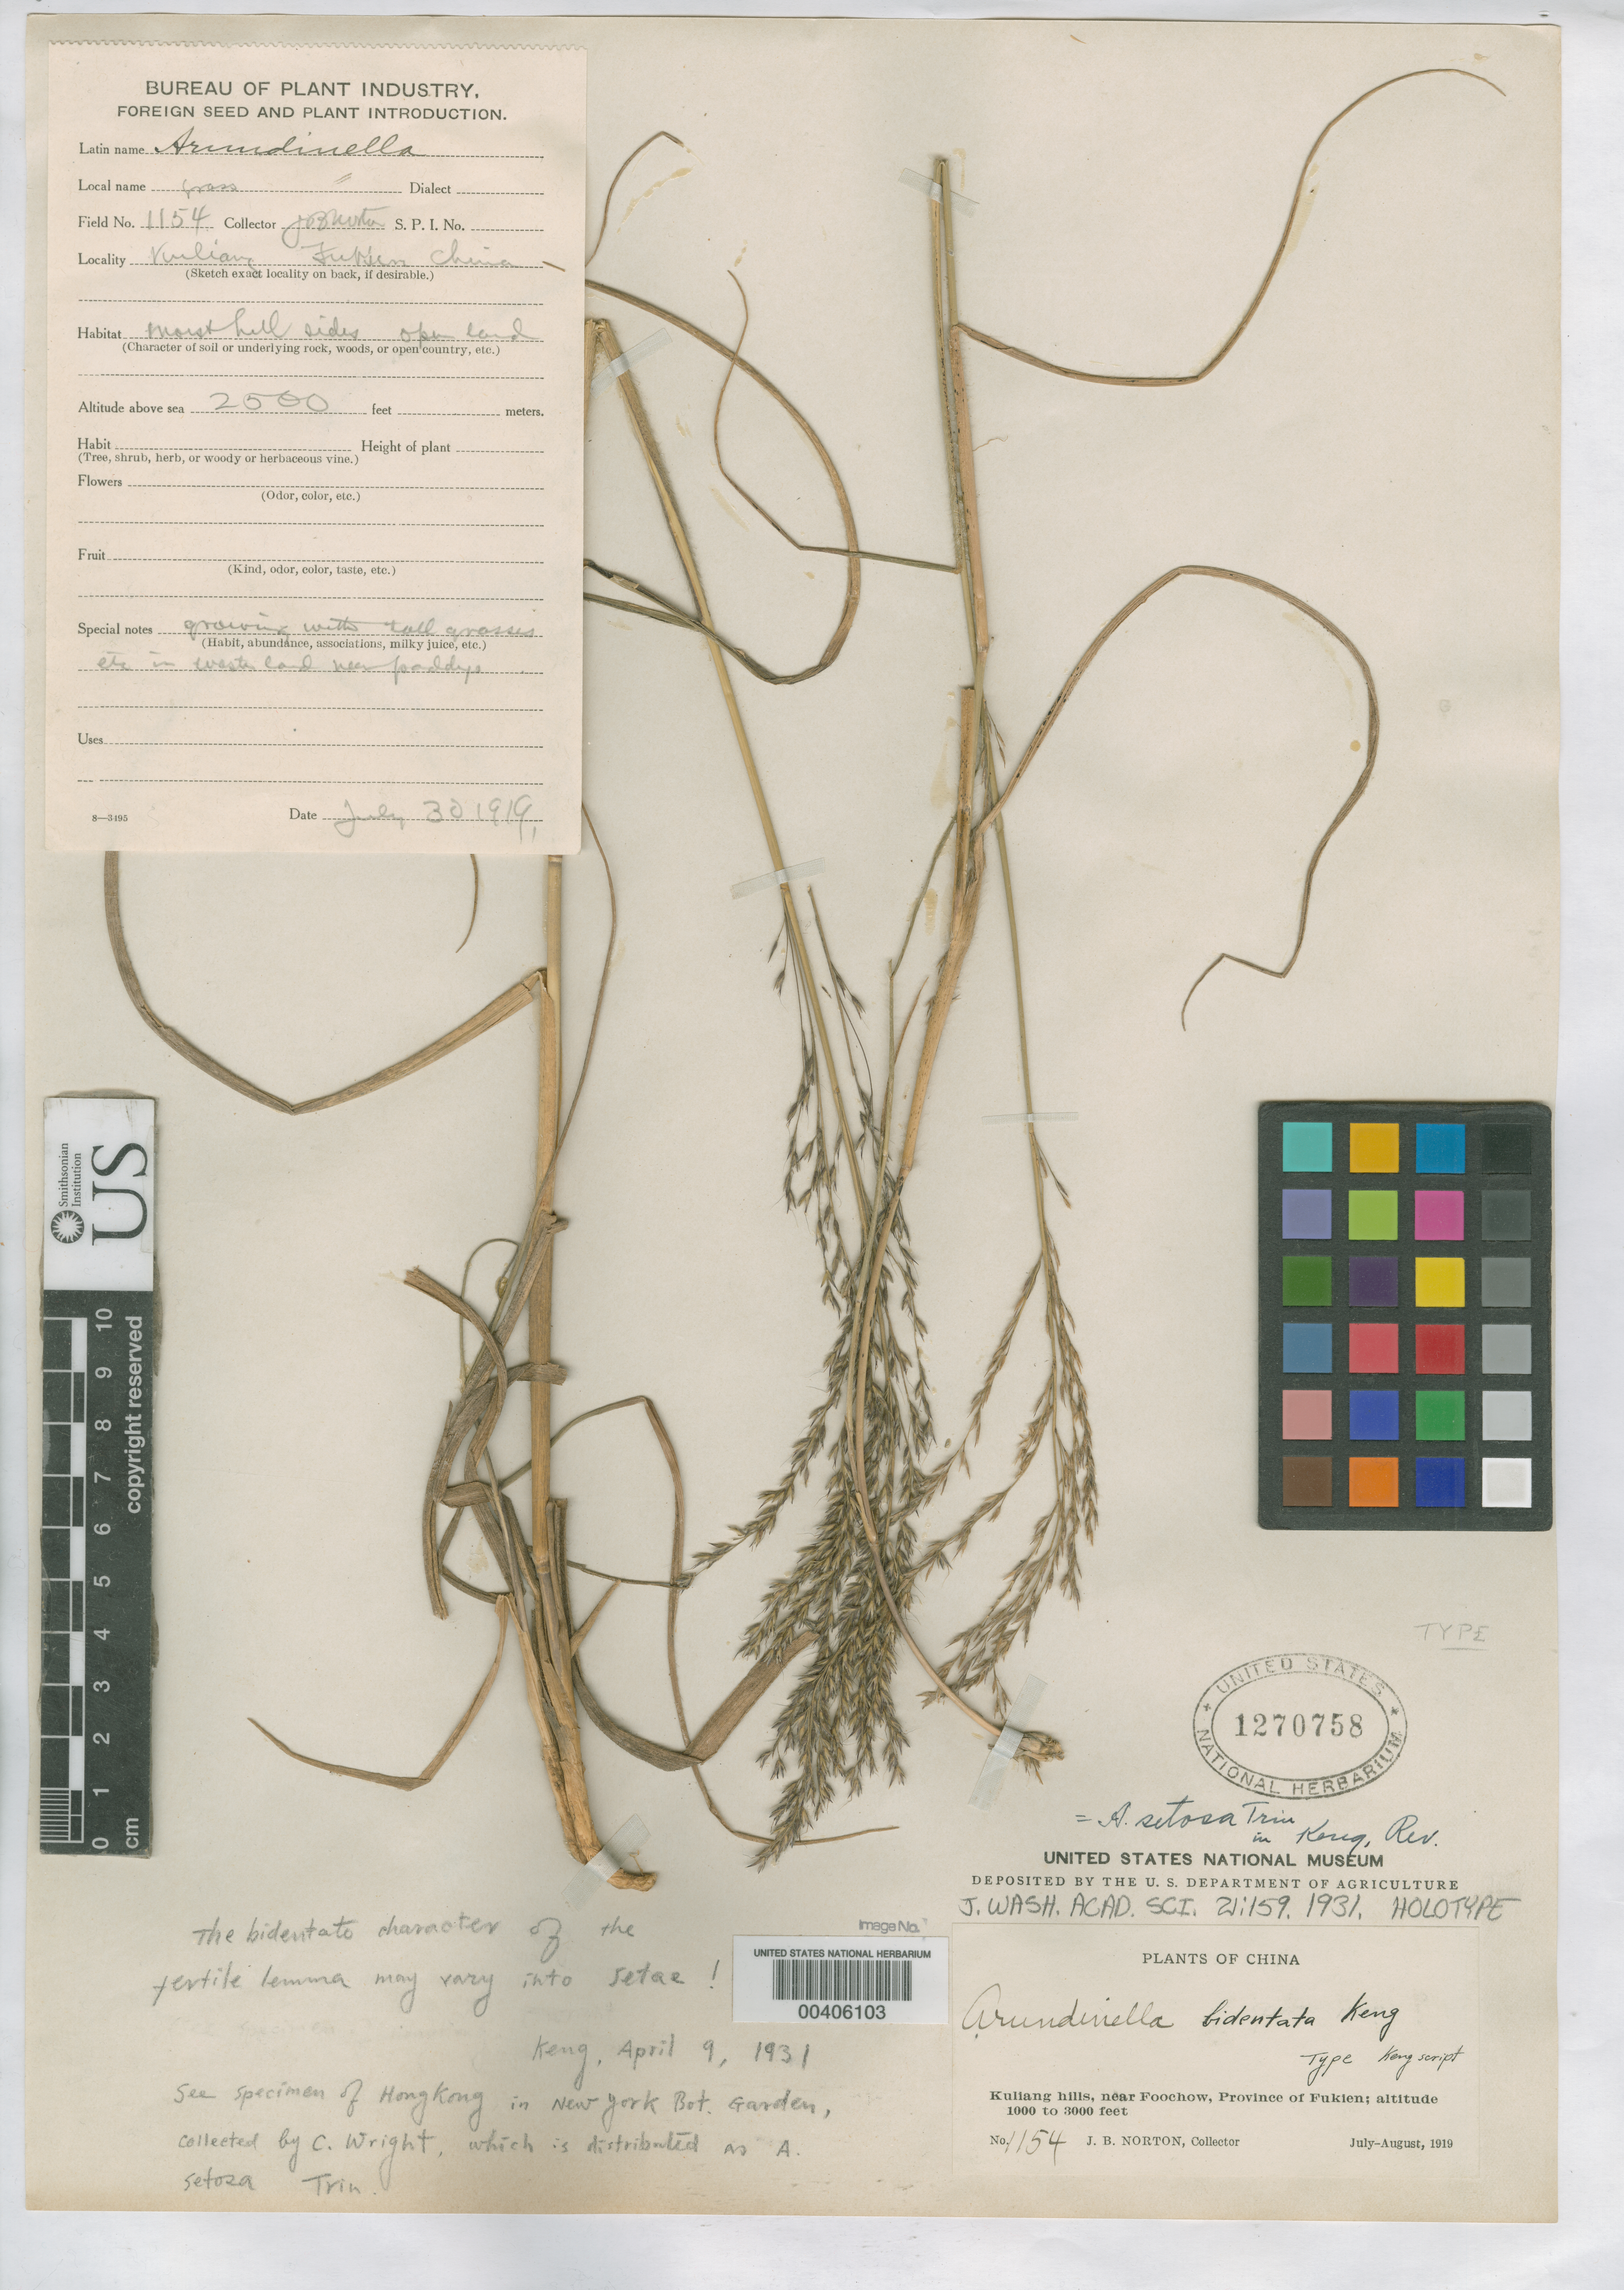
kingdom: Plantae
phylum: Tracheophyta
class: Liliopsida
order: Poales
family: Poaceae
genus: Arundinella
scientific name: Arundinella bidentata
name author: Keng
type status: Holotype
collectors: J. Norton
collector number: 1154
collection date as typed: Jul 1919 to -- Aug 1919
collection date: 1919-07/1919-08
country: China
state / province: Fujian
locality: Kuliang Hills, near Foochow.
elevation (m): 305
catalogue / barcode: US 1270758